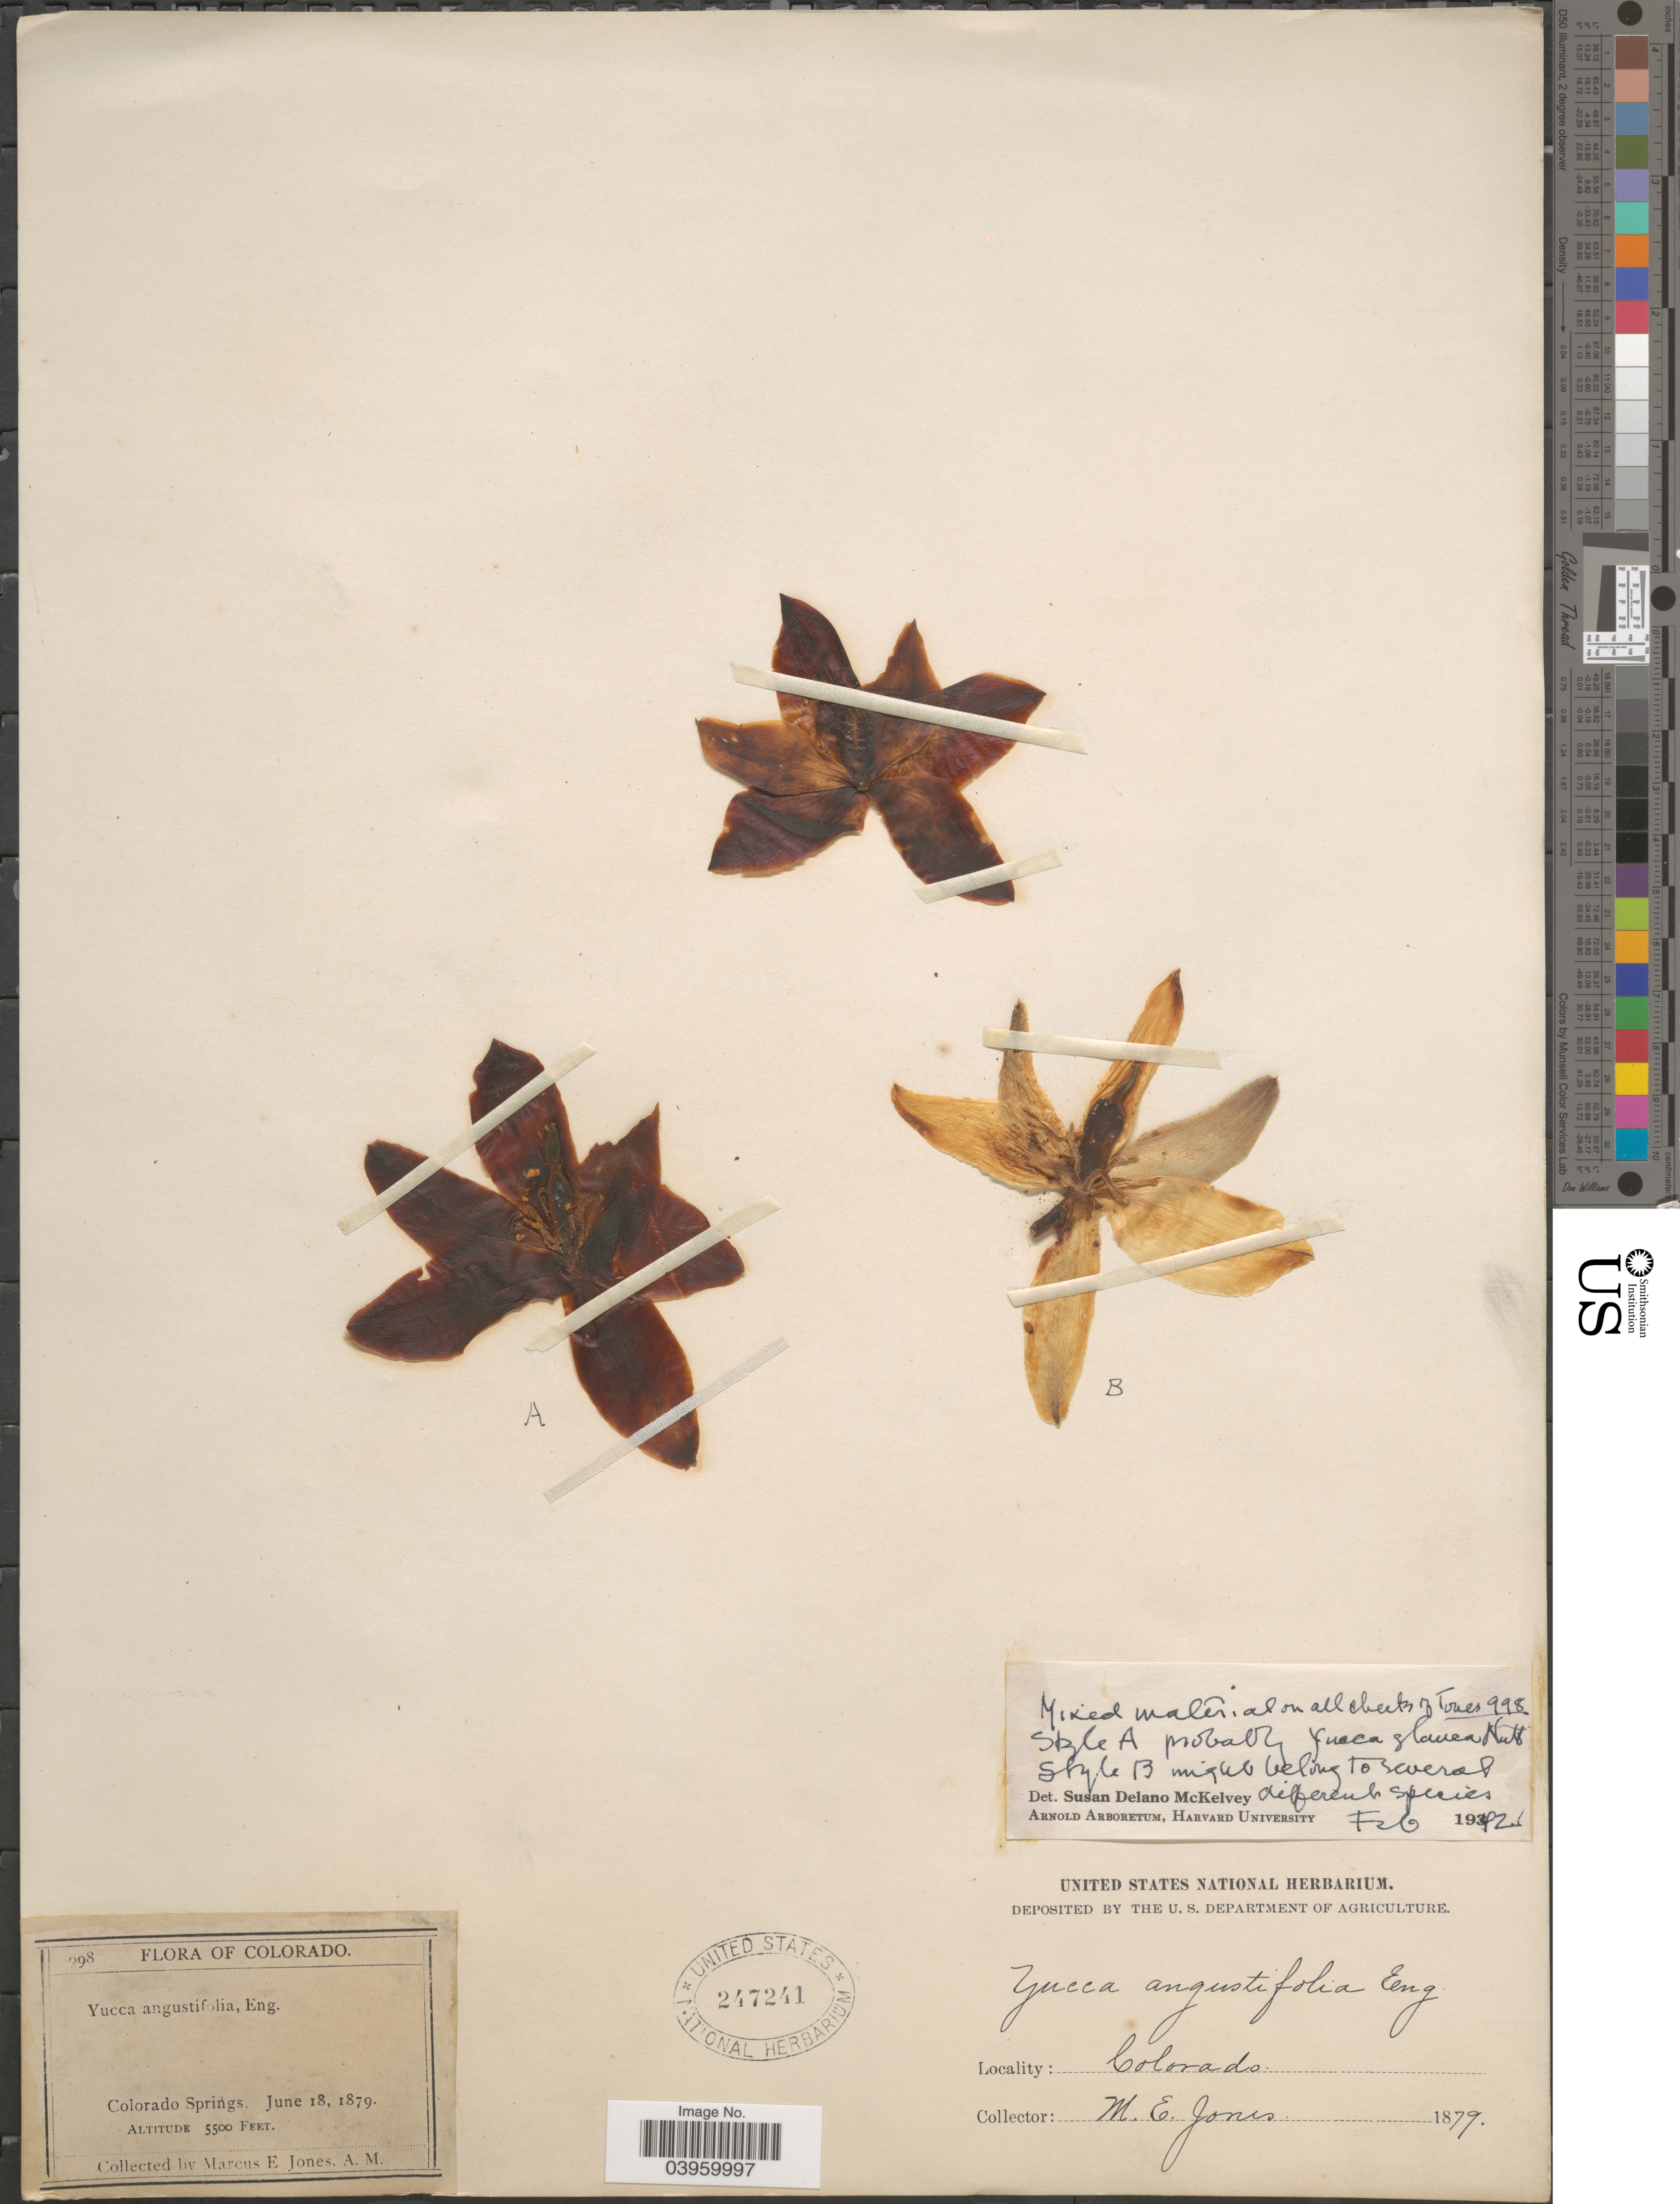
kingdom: Plantae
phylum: Tracheophyta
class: Liliopsida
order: Asparagales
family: Asparagaceae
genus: Yucca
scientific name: Yucca glauca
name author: Nutt.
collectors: M. E. Jones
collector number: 098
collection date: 1879-06-18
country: United States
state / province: Colorado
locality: Colorado Springs.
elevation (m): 1676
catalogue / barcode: US 247241